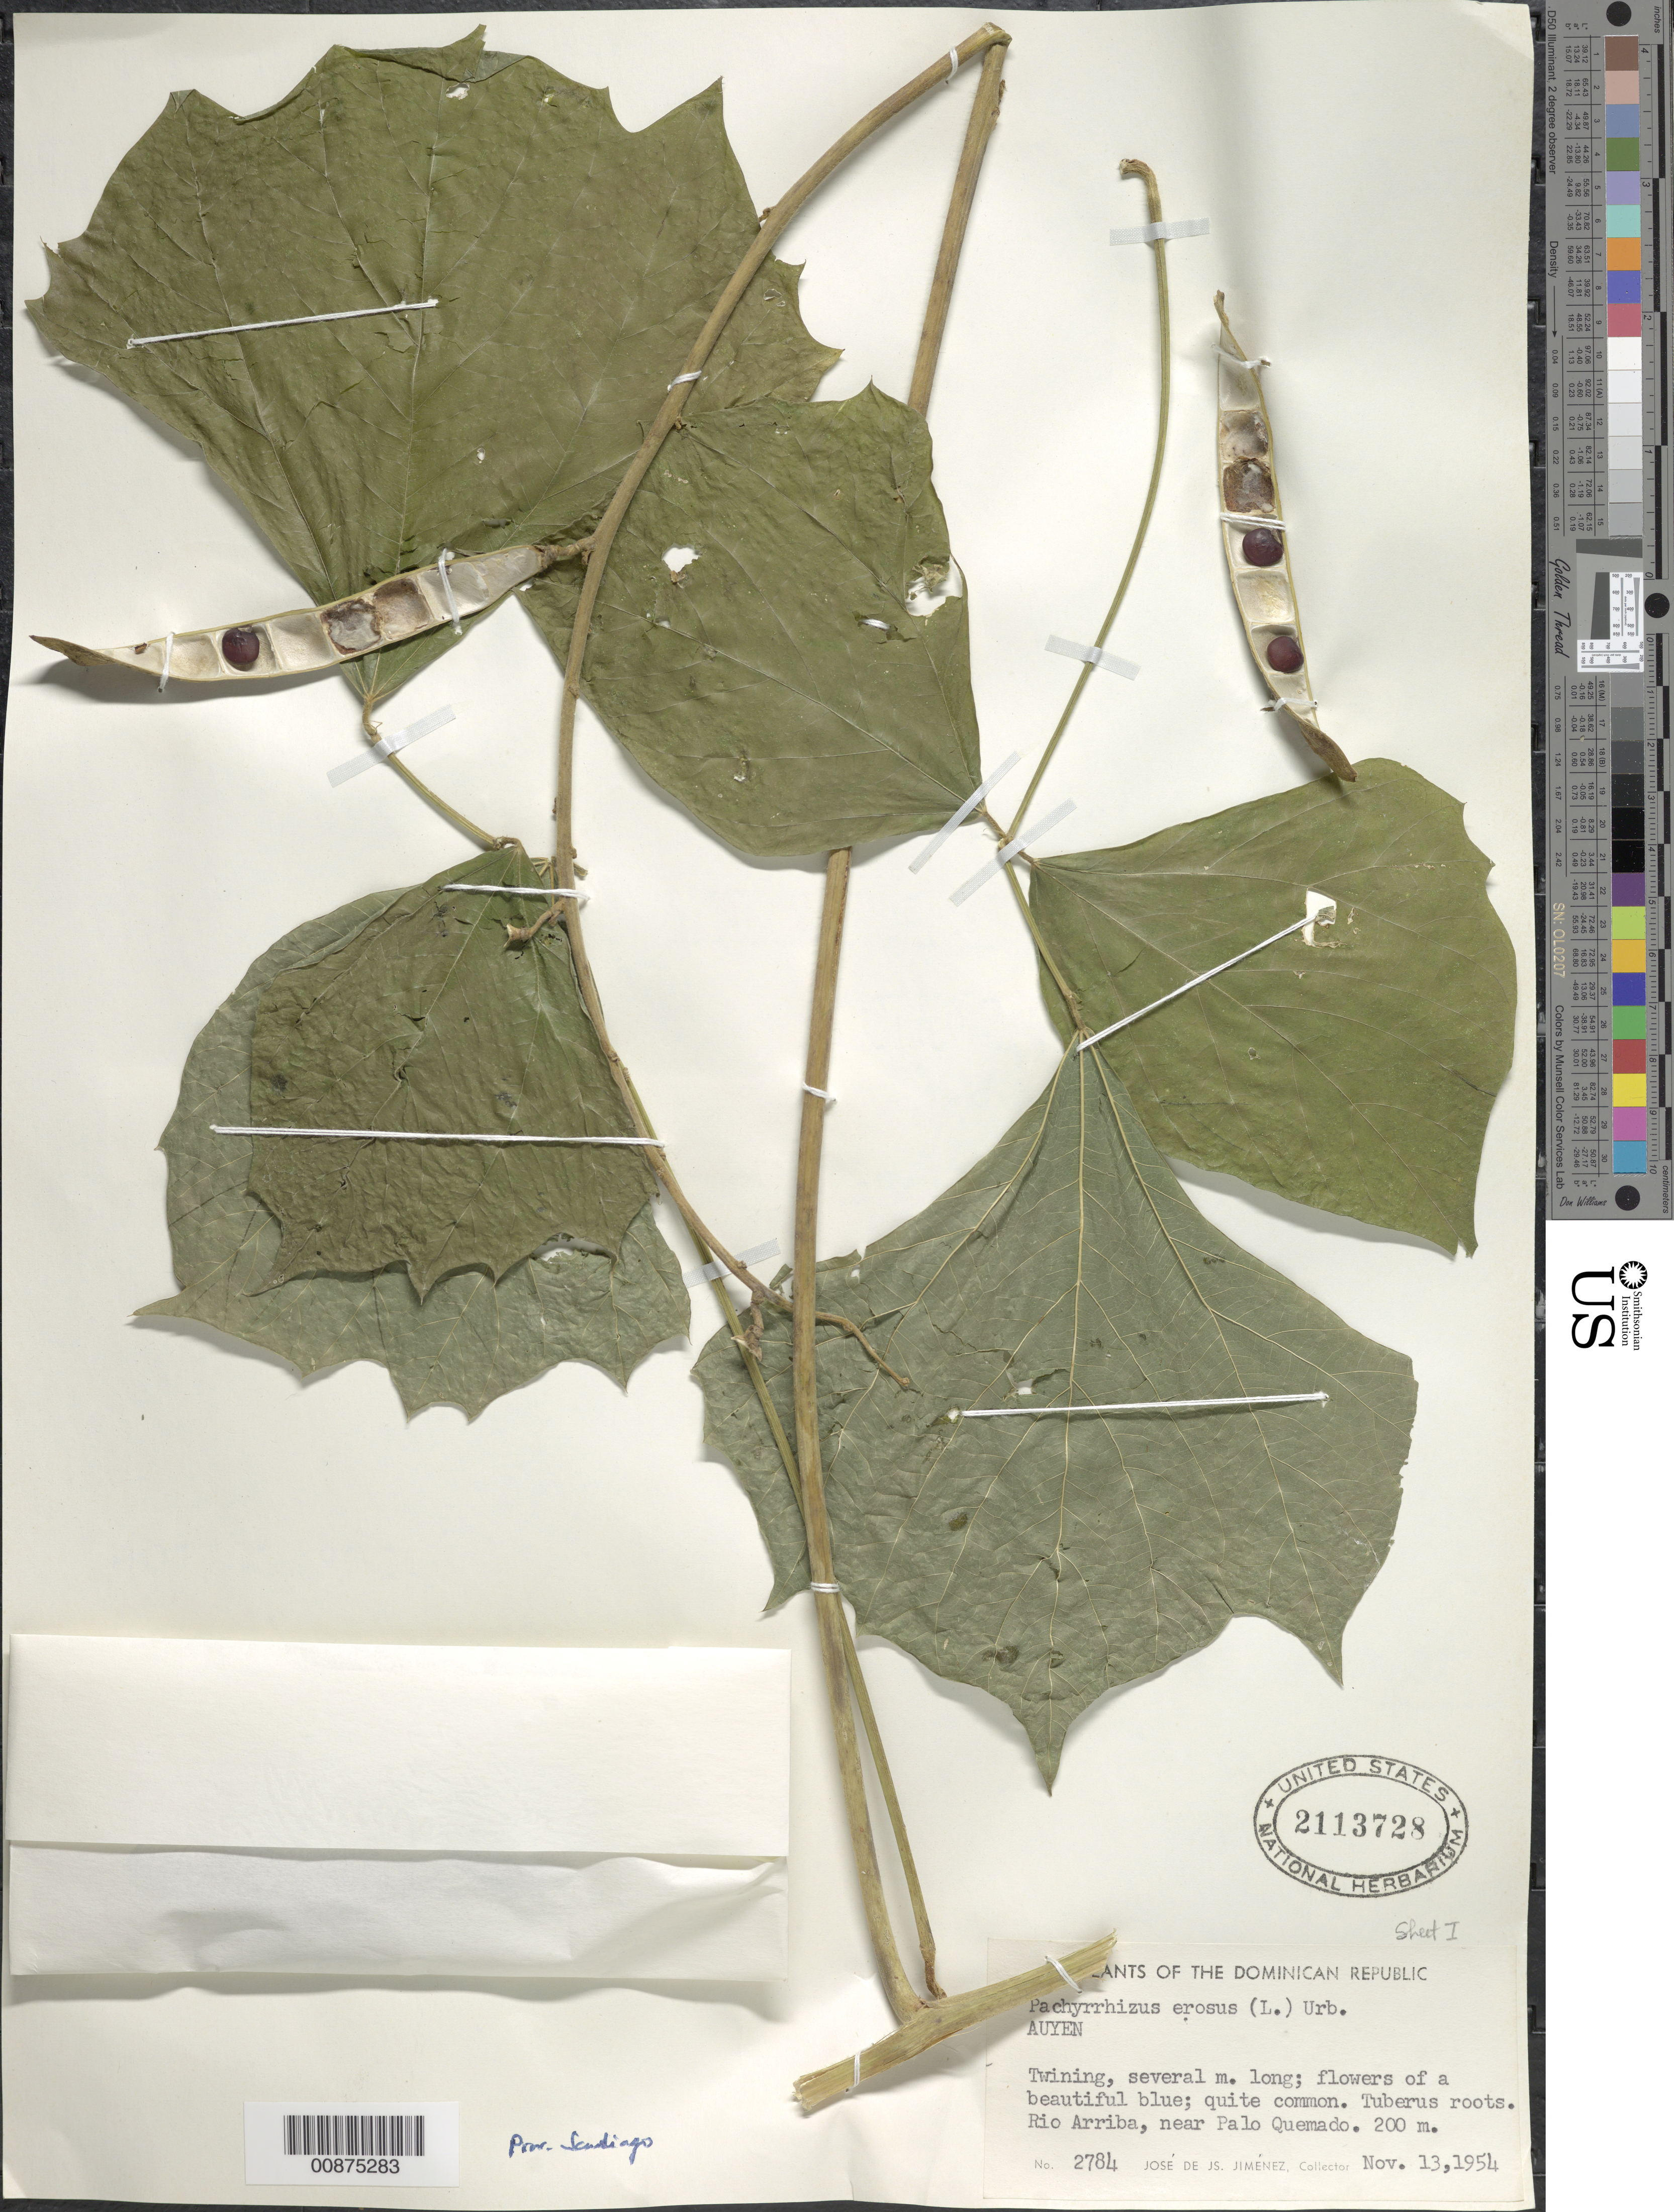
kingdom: Plantae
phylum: Tracheophyta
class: Magnoliopsida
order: Fabales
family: Fabaceae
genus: Pachyrhizus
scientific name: Pachyrhizus erosus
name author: (L.) Urb.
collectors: J. J. Jiménez Almonte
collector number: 2784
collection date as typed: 13 Nov 1954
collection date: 1954-11-13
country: Dominican Republic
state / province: Santiago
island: Hispaniola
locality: Río Arriba, near Palo Quemado.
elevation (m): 200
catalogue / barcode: US 2113728